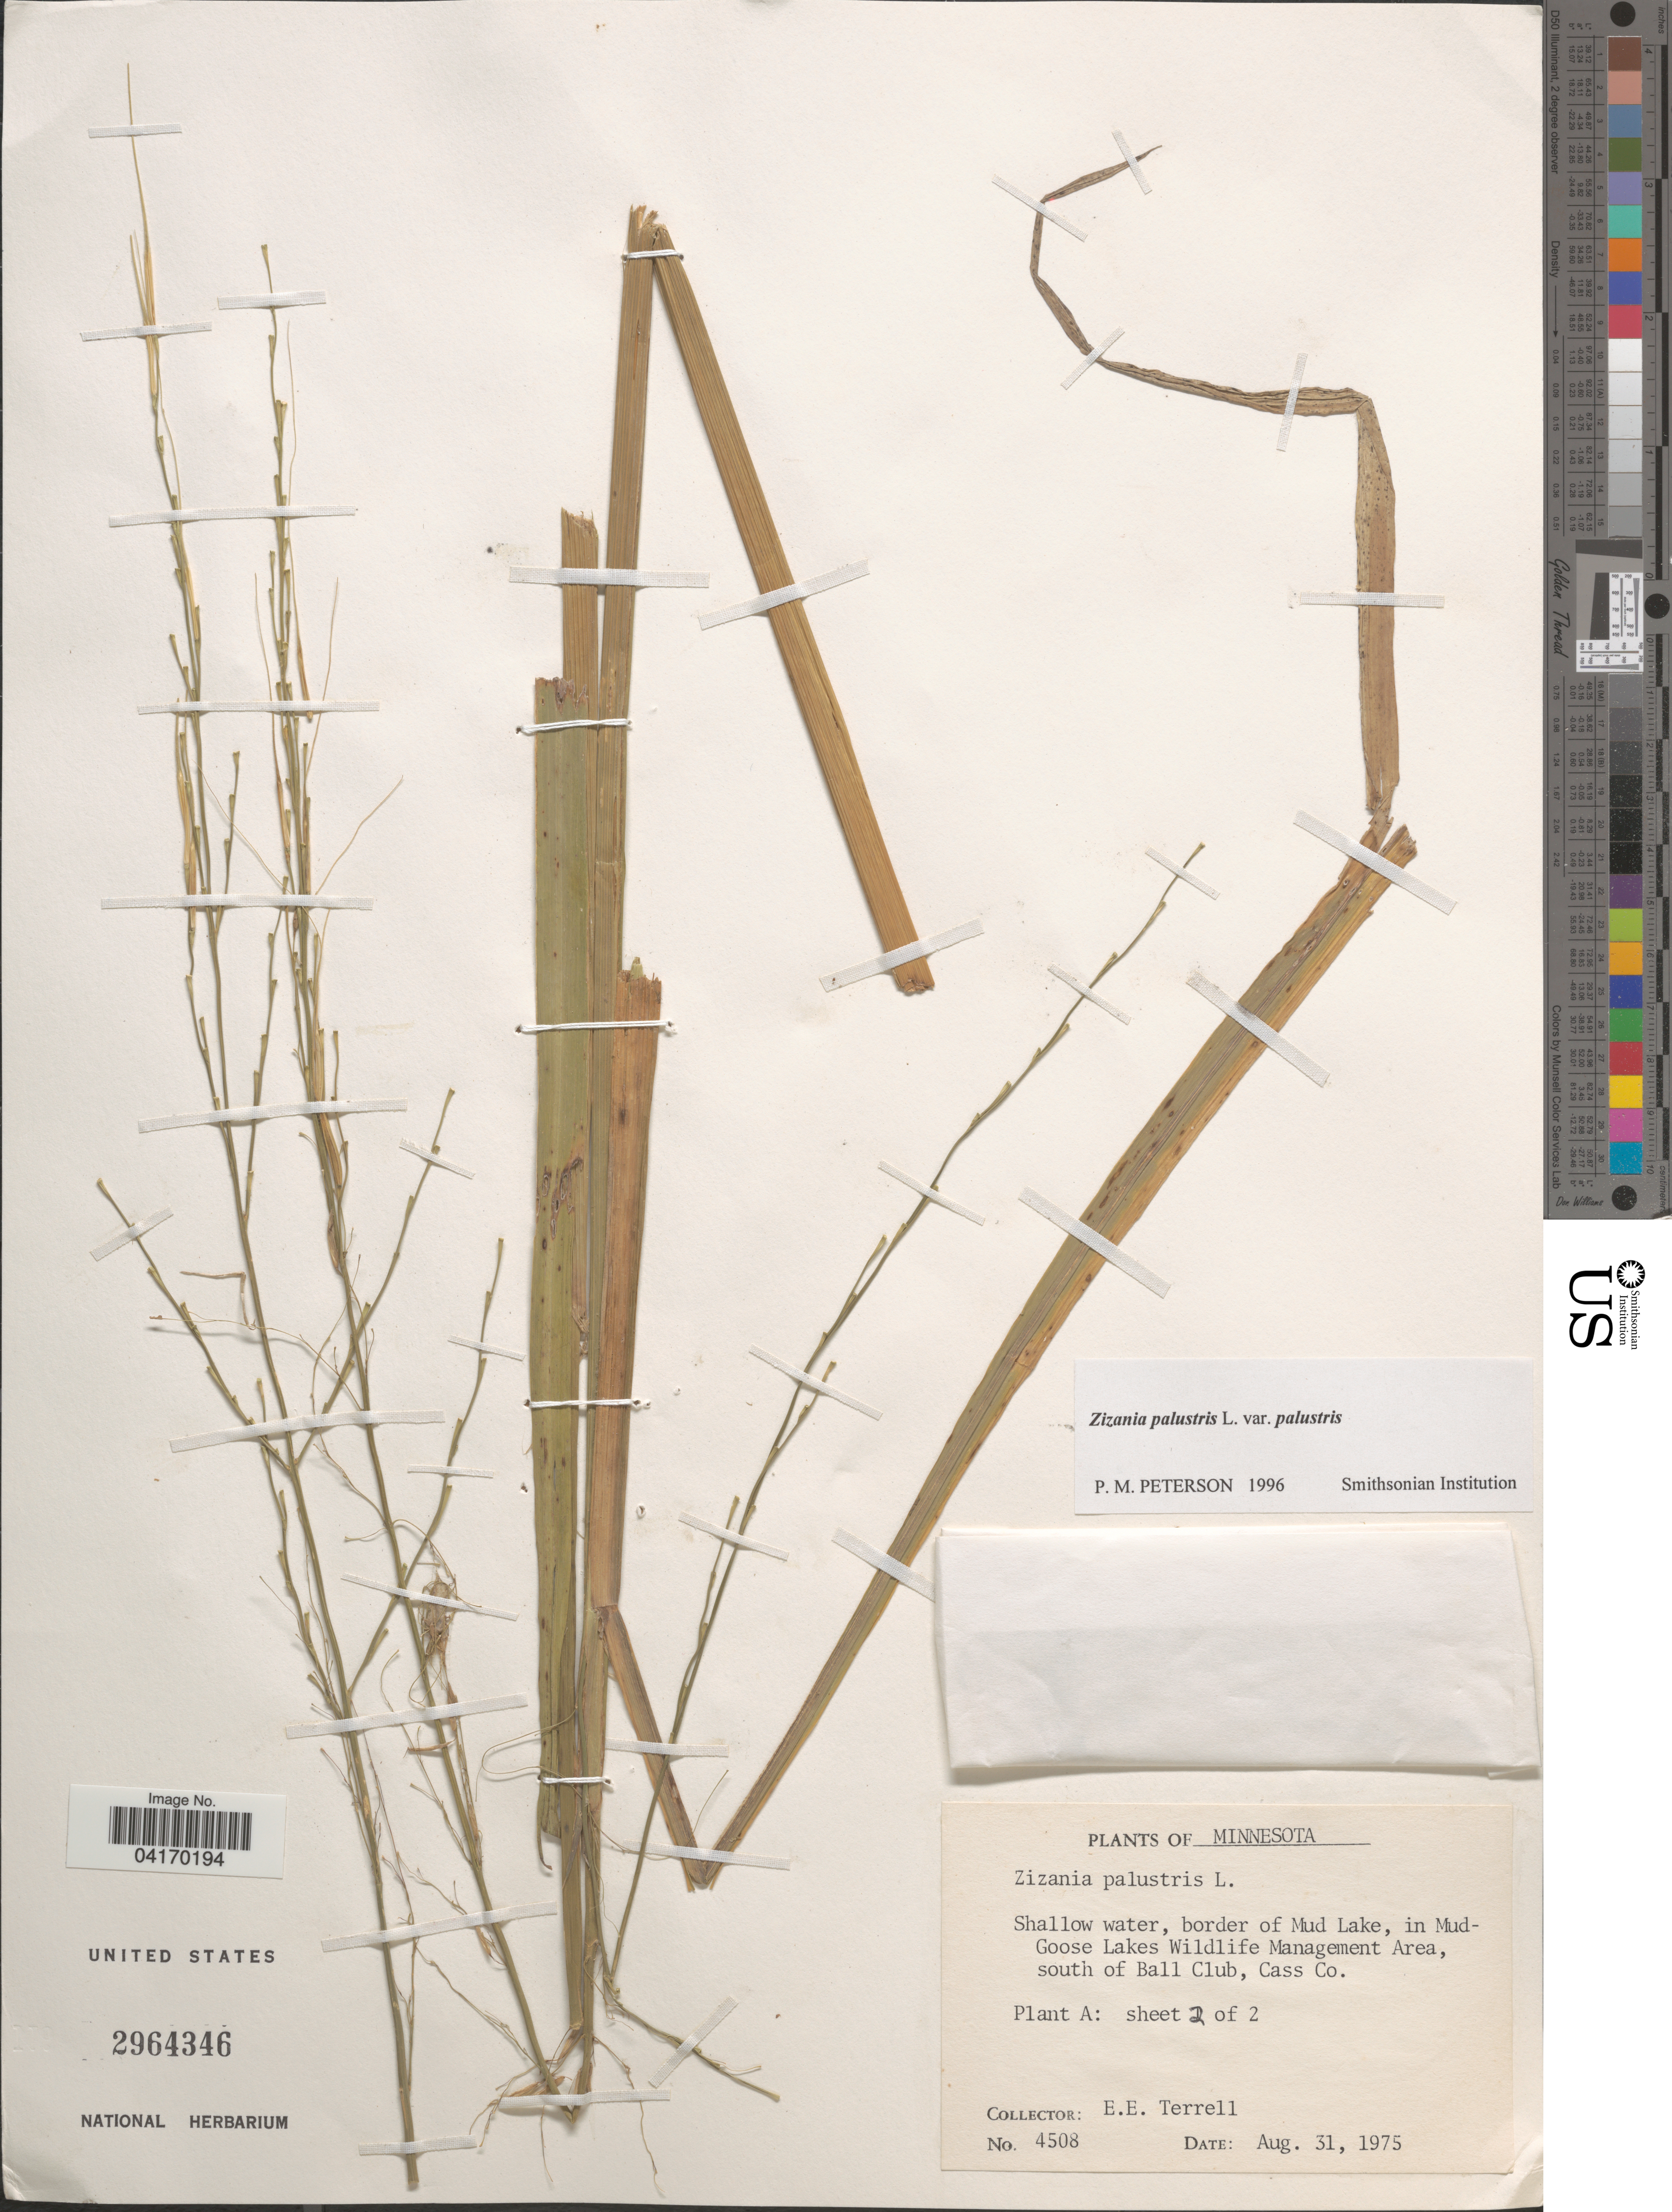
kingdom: Plantae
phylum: Tracheophyta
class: Liliopsida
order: Poales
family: Poaceae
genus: Zizania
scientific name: Zizania palustris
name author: L.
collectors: E. E. Terrell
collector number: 4508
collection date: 1975-08-31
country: United States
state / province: Minnesota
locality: Shallow water, border of Mud Lake, in Mud-Goose Lake Wildlife Management Area, south of Ball Club, Cass Co.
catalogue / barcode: US 2964346